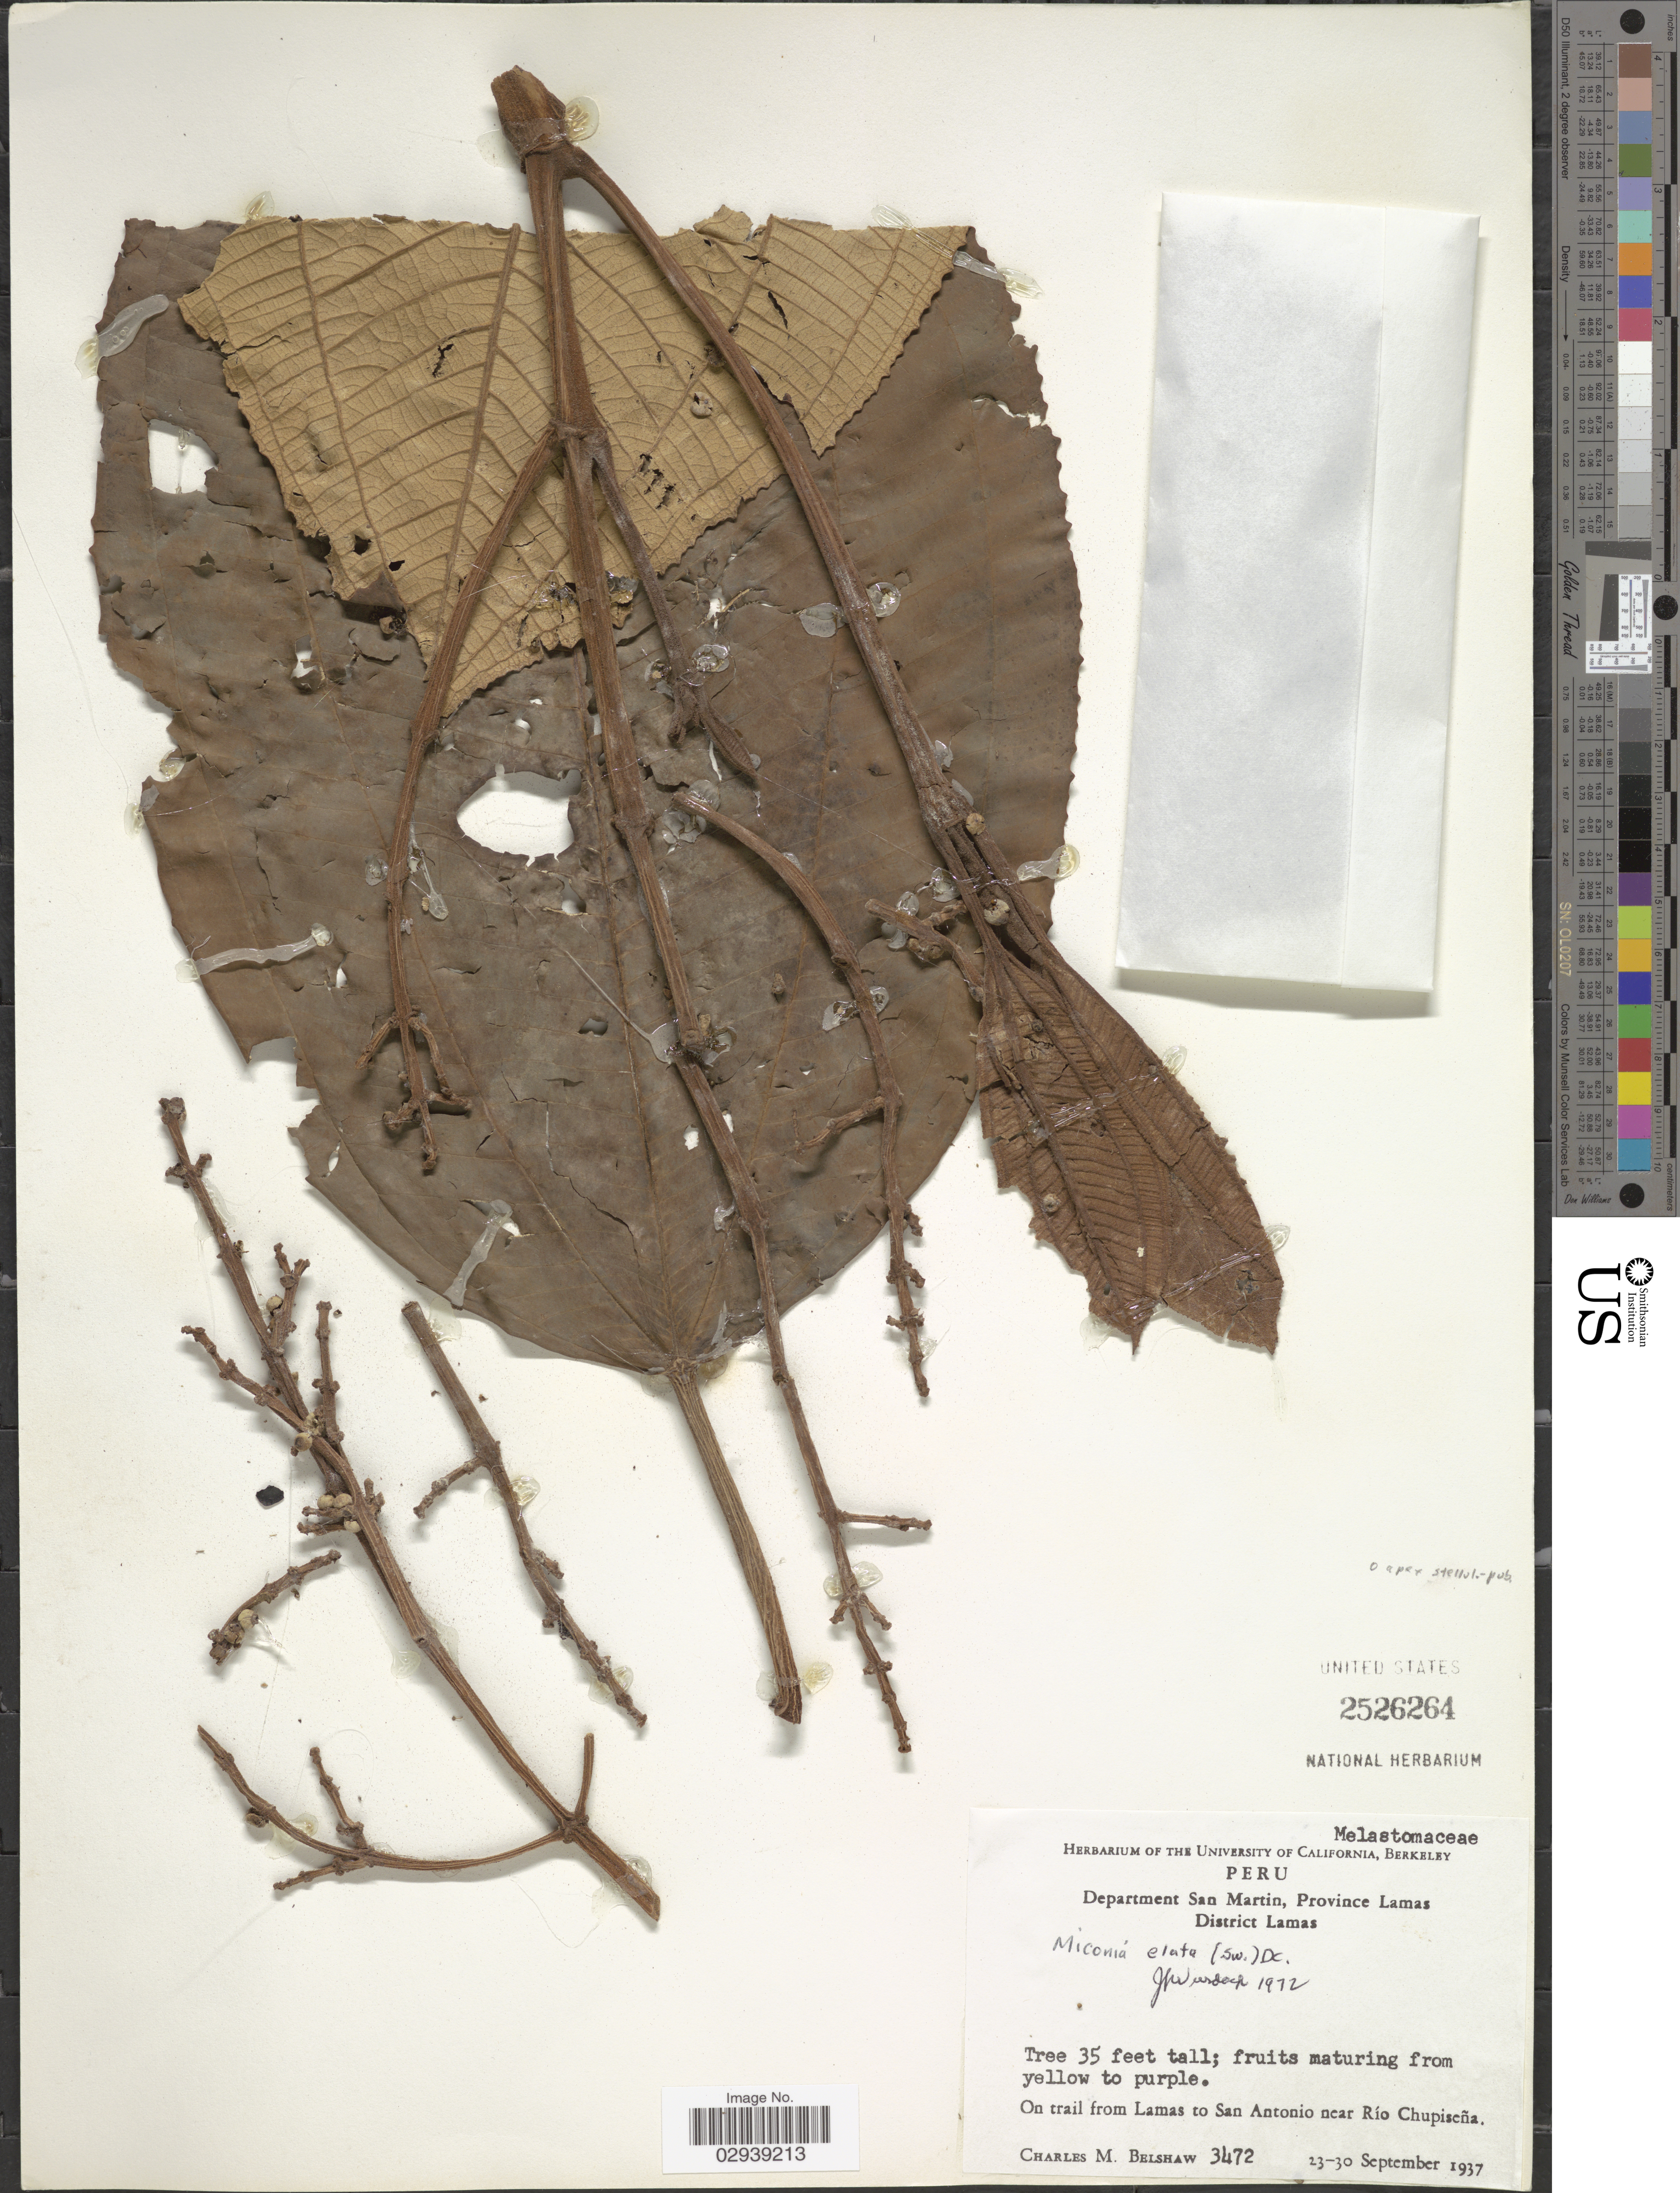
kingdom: Plantae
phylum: Tracheophyta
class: Magnoliopsida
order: Myrtales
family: Melastomataceae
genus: Miconia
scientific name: Miconia elata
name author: (Sw.) DC.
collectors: C. Shaw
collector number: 3472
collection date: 1937-09-23/1937-09-30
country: Peru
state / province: San Martín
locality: Department of San Martin, Province of Lamas. District Lamas. On trail from Lamas to San Antonio near Río Chupiseña.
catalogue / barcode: US 2526264